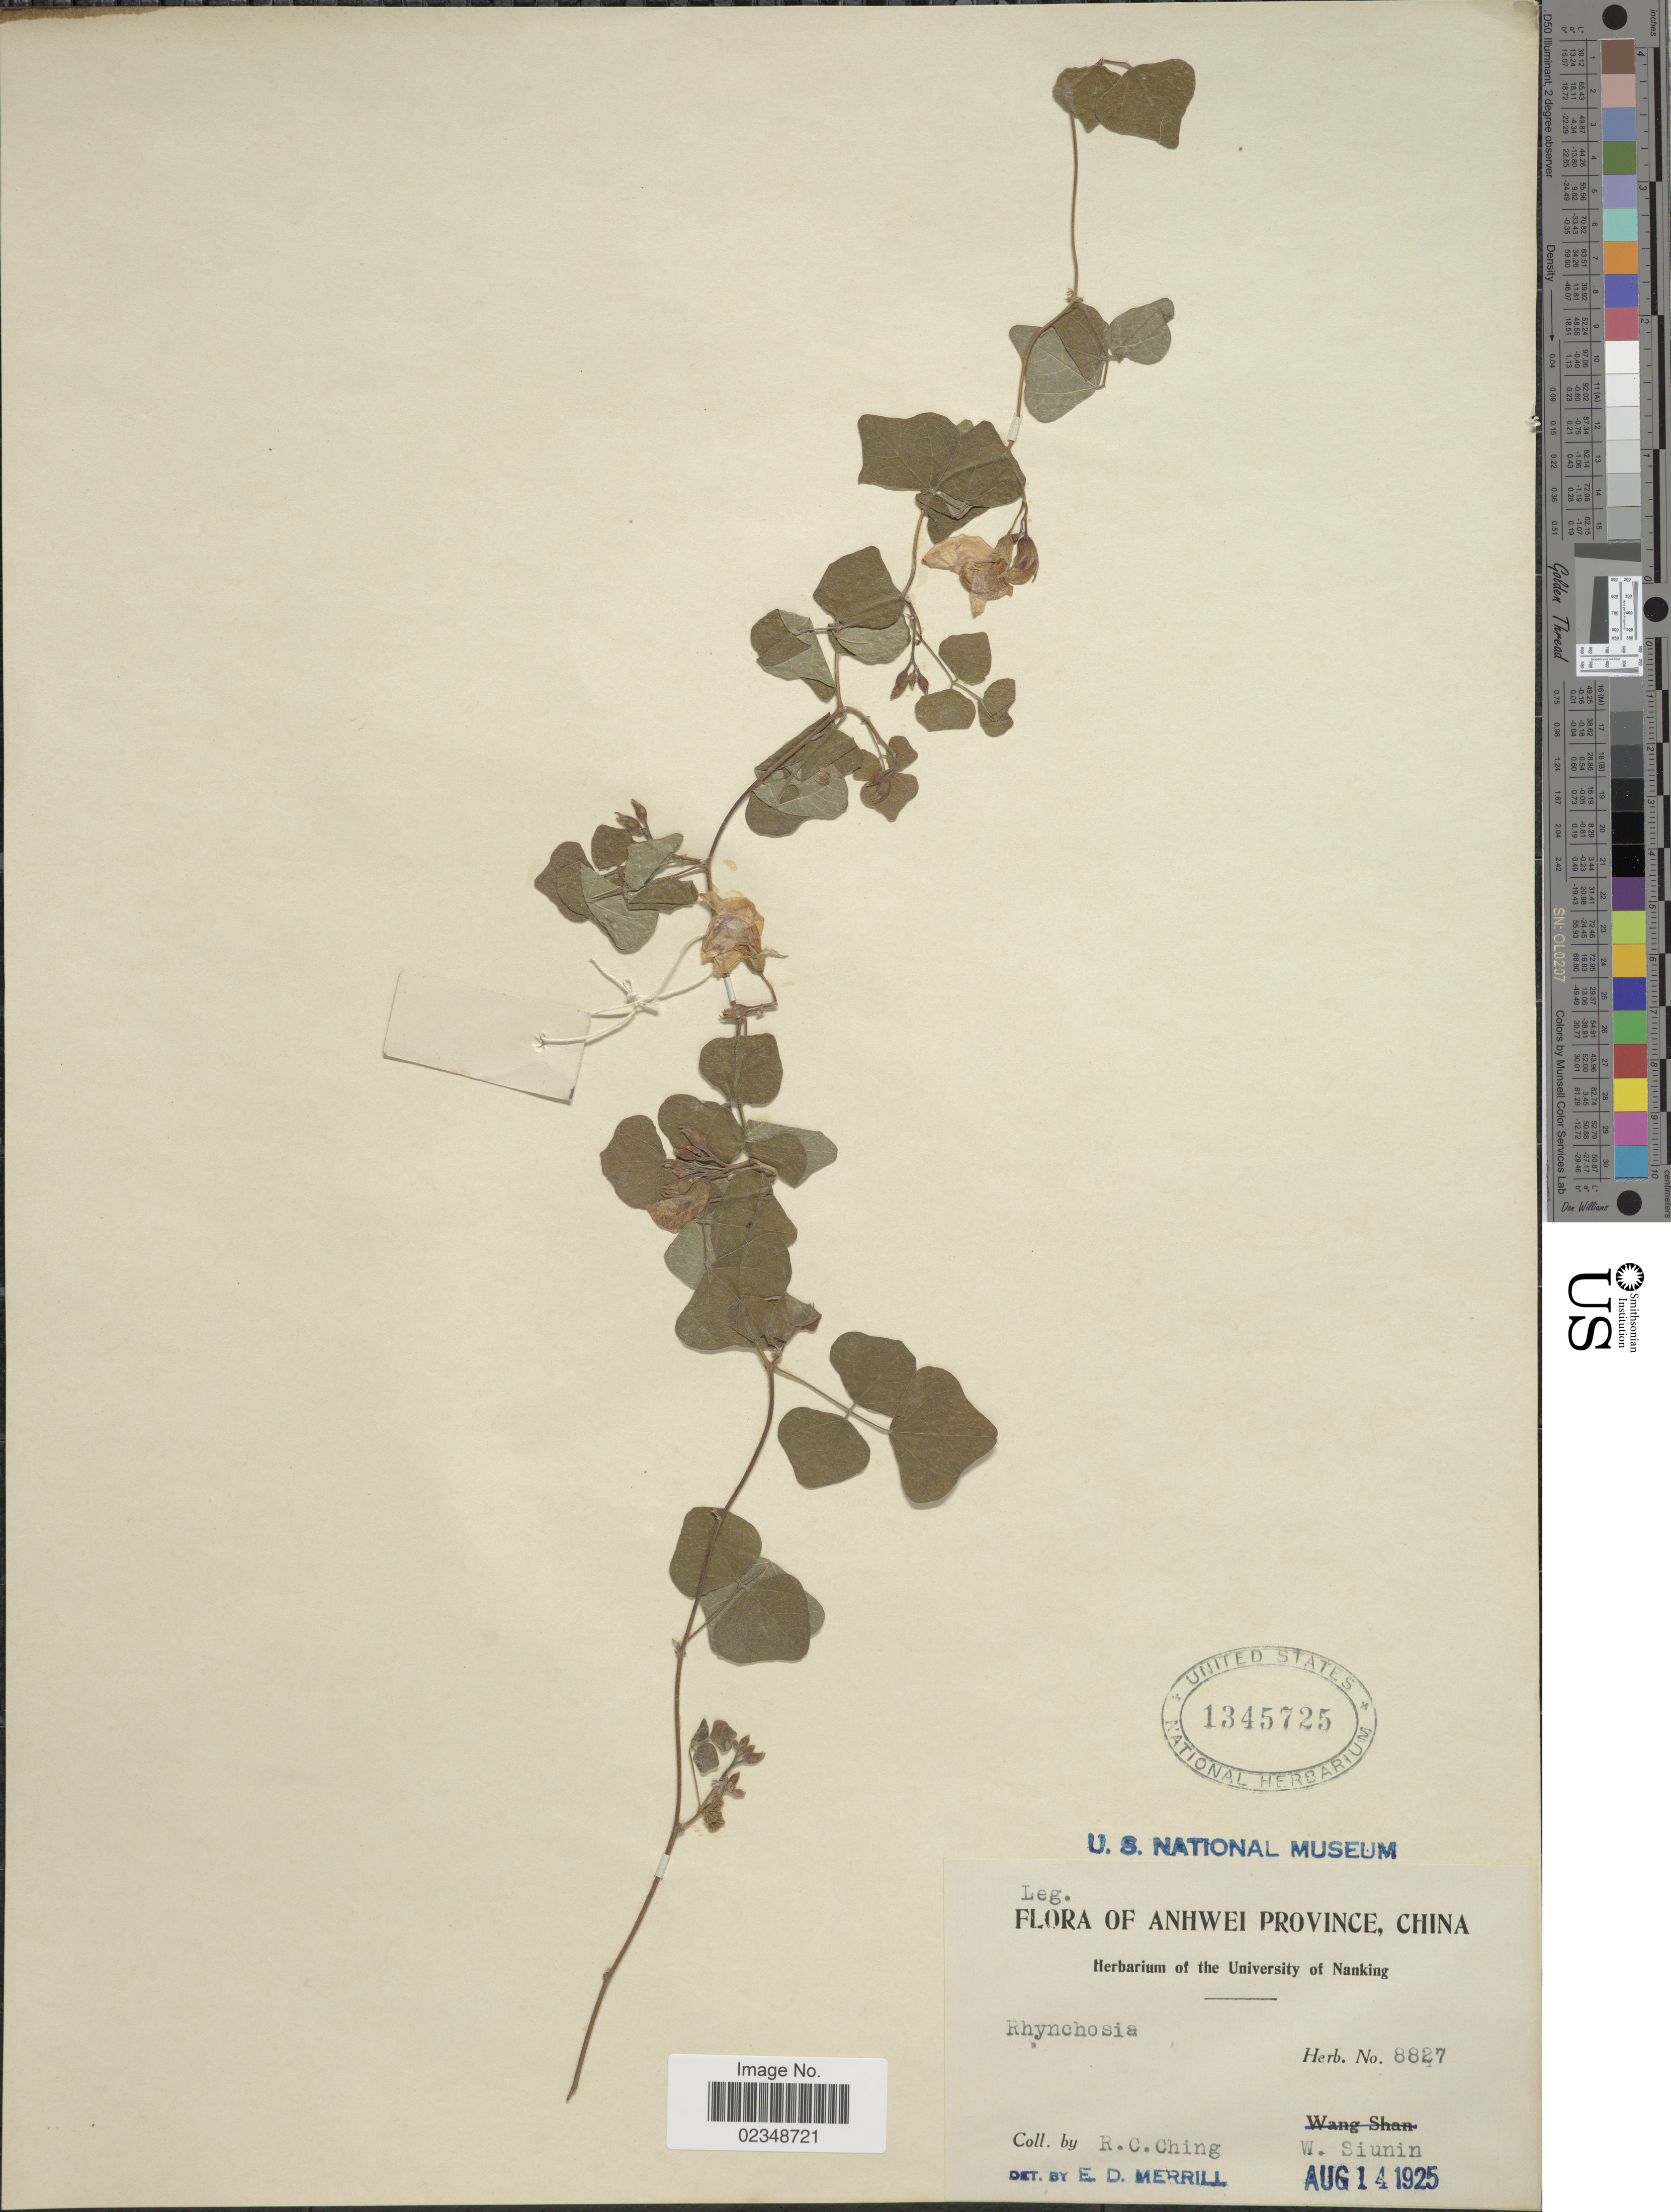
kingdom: Plantae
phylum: Tracheophyta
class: Magnoliopsida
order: Fabales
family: Fabaceae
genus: Rhynchosia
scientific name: Rhynchosia sp.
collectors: R. C. Ching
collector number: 8827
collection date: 1925-08-14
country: China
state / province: Anhui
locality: Anhwei Province, W. Siunin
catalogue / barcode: US 1345725